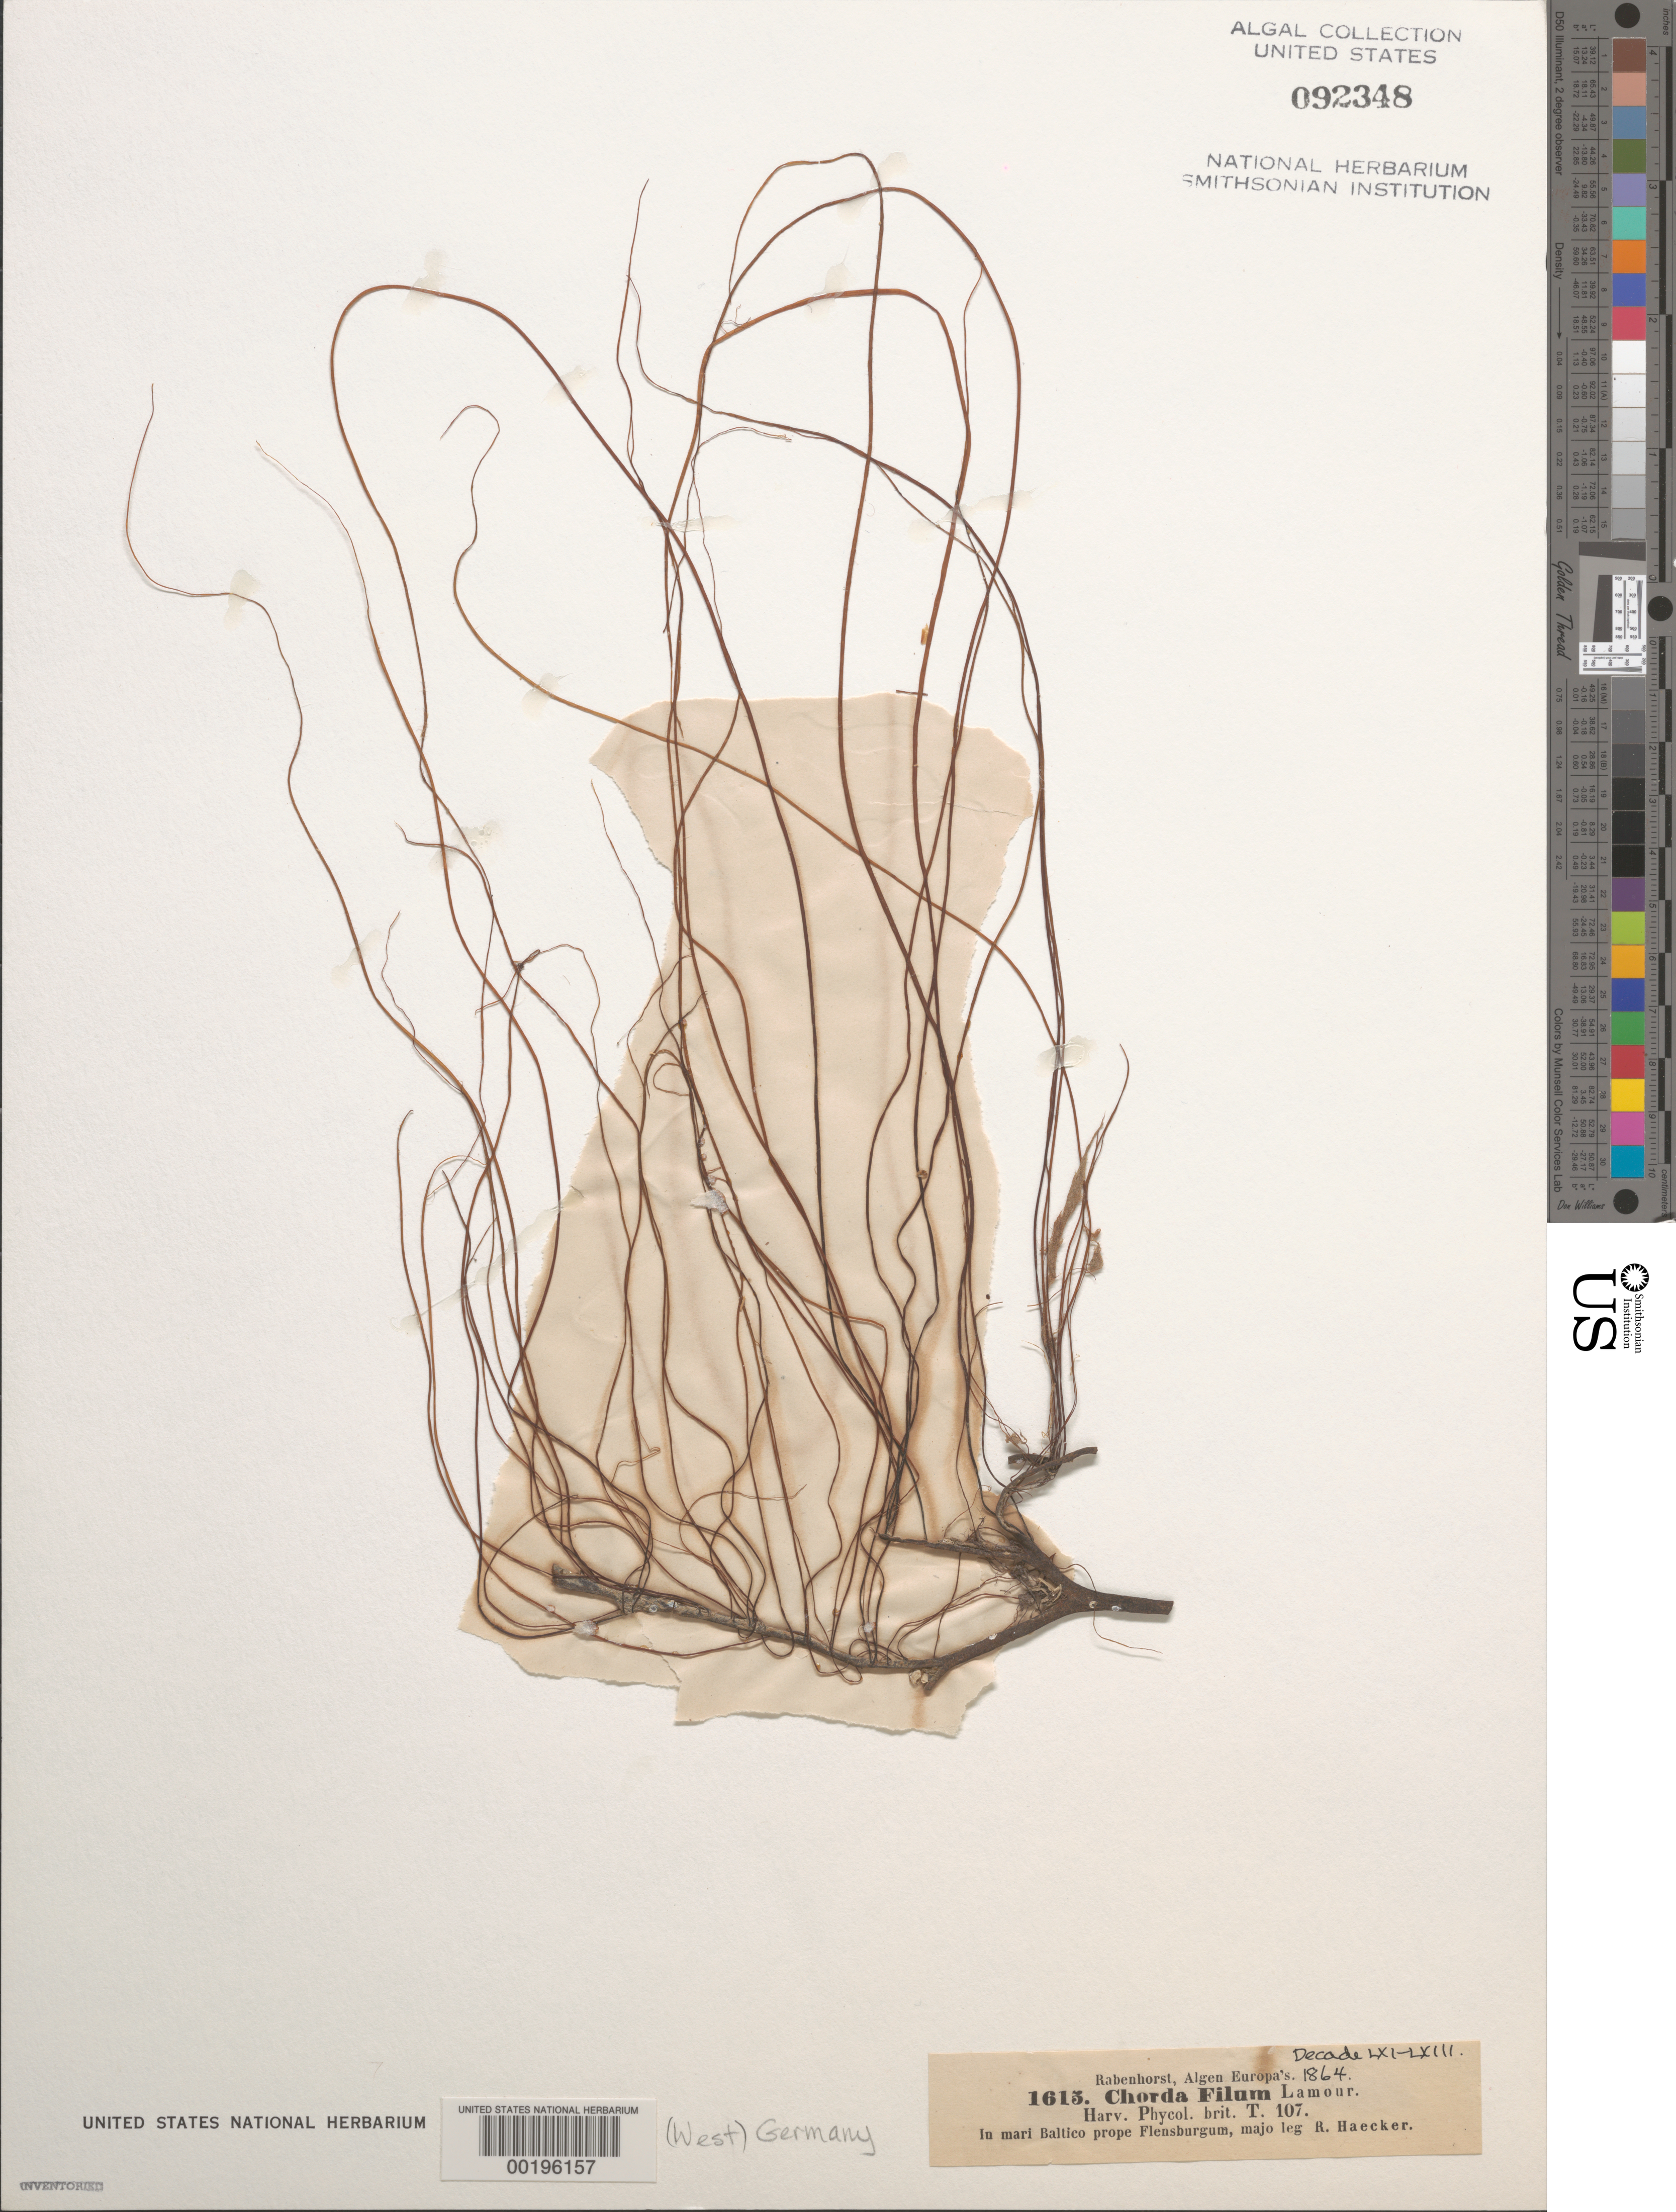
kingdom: Chromista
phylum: Ochrophyta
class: Phaeophyceae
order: Laminariales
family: Chordaceae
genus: Chorda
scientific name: Chorda filum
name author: (L.) Stackh.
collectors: R. Haecker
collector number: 1615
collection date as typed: May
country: Germany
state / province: Schleswig-Holstein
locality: Baltic Sea (Mari baltico), near Flensburg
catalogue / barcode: US 92348